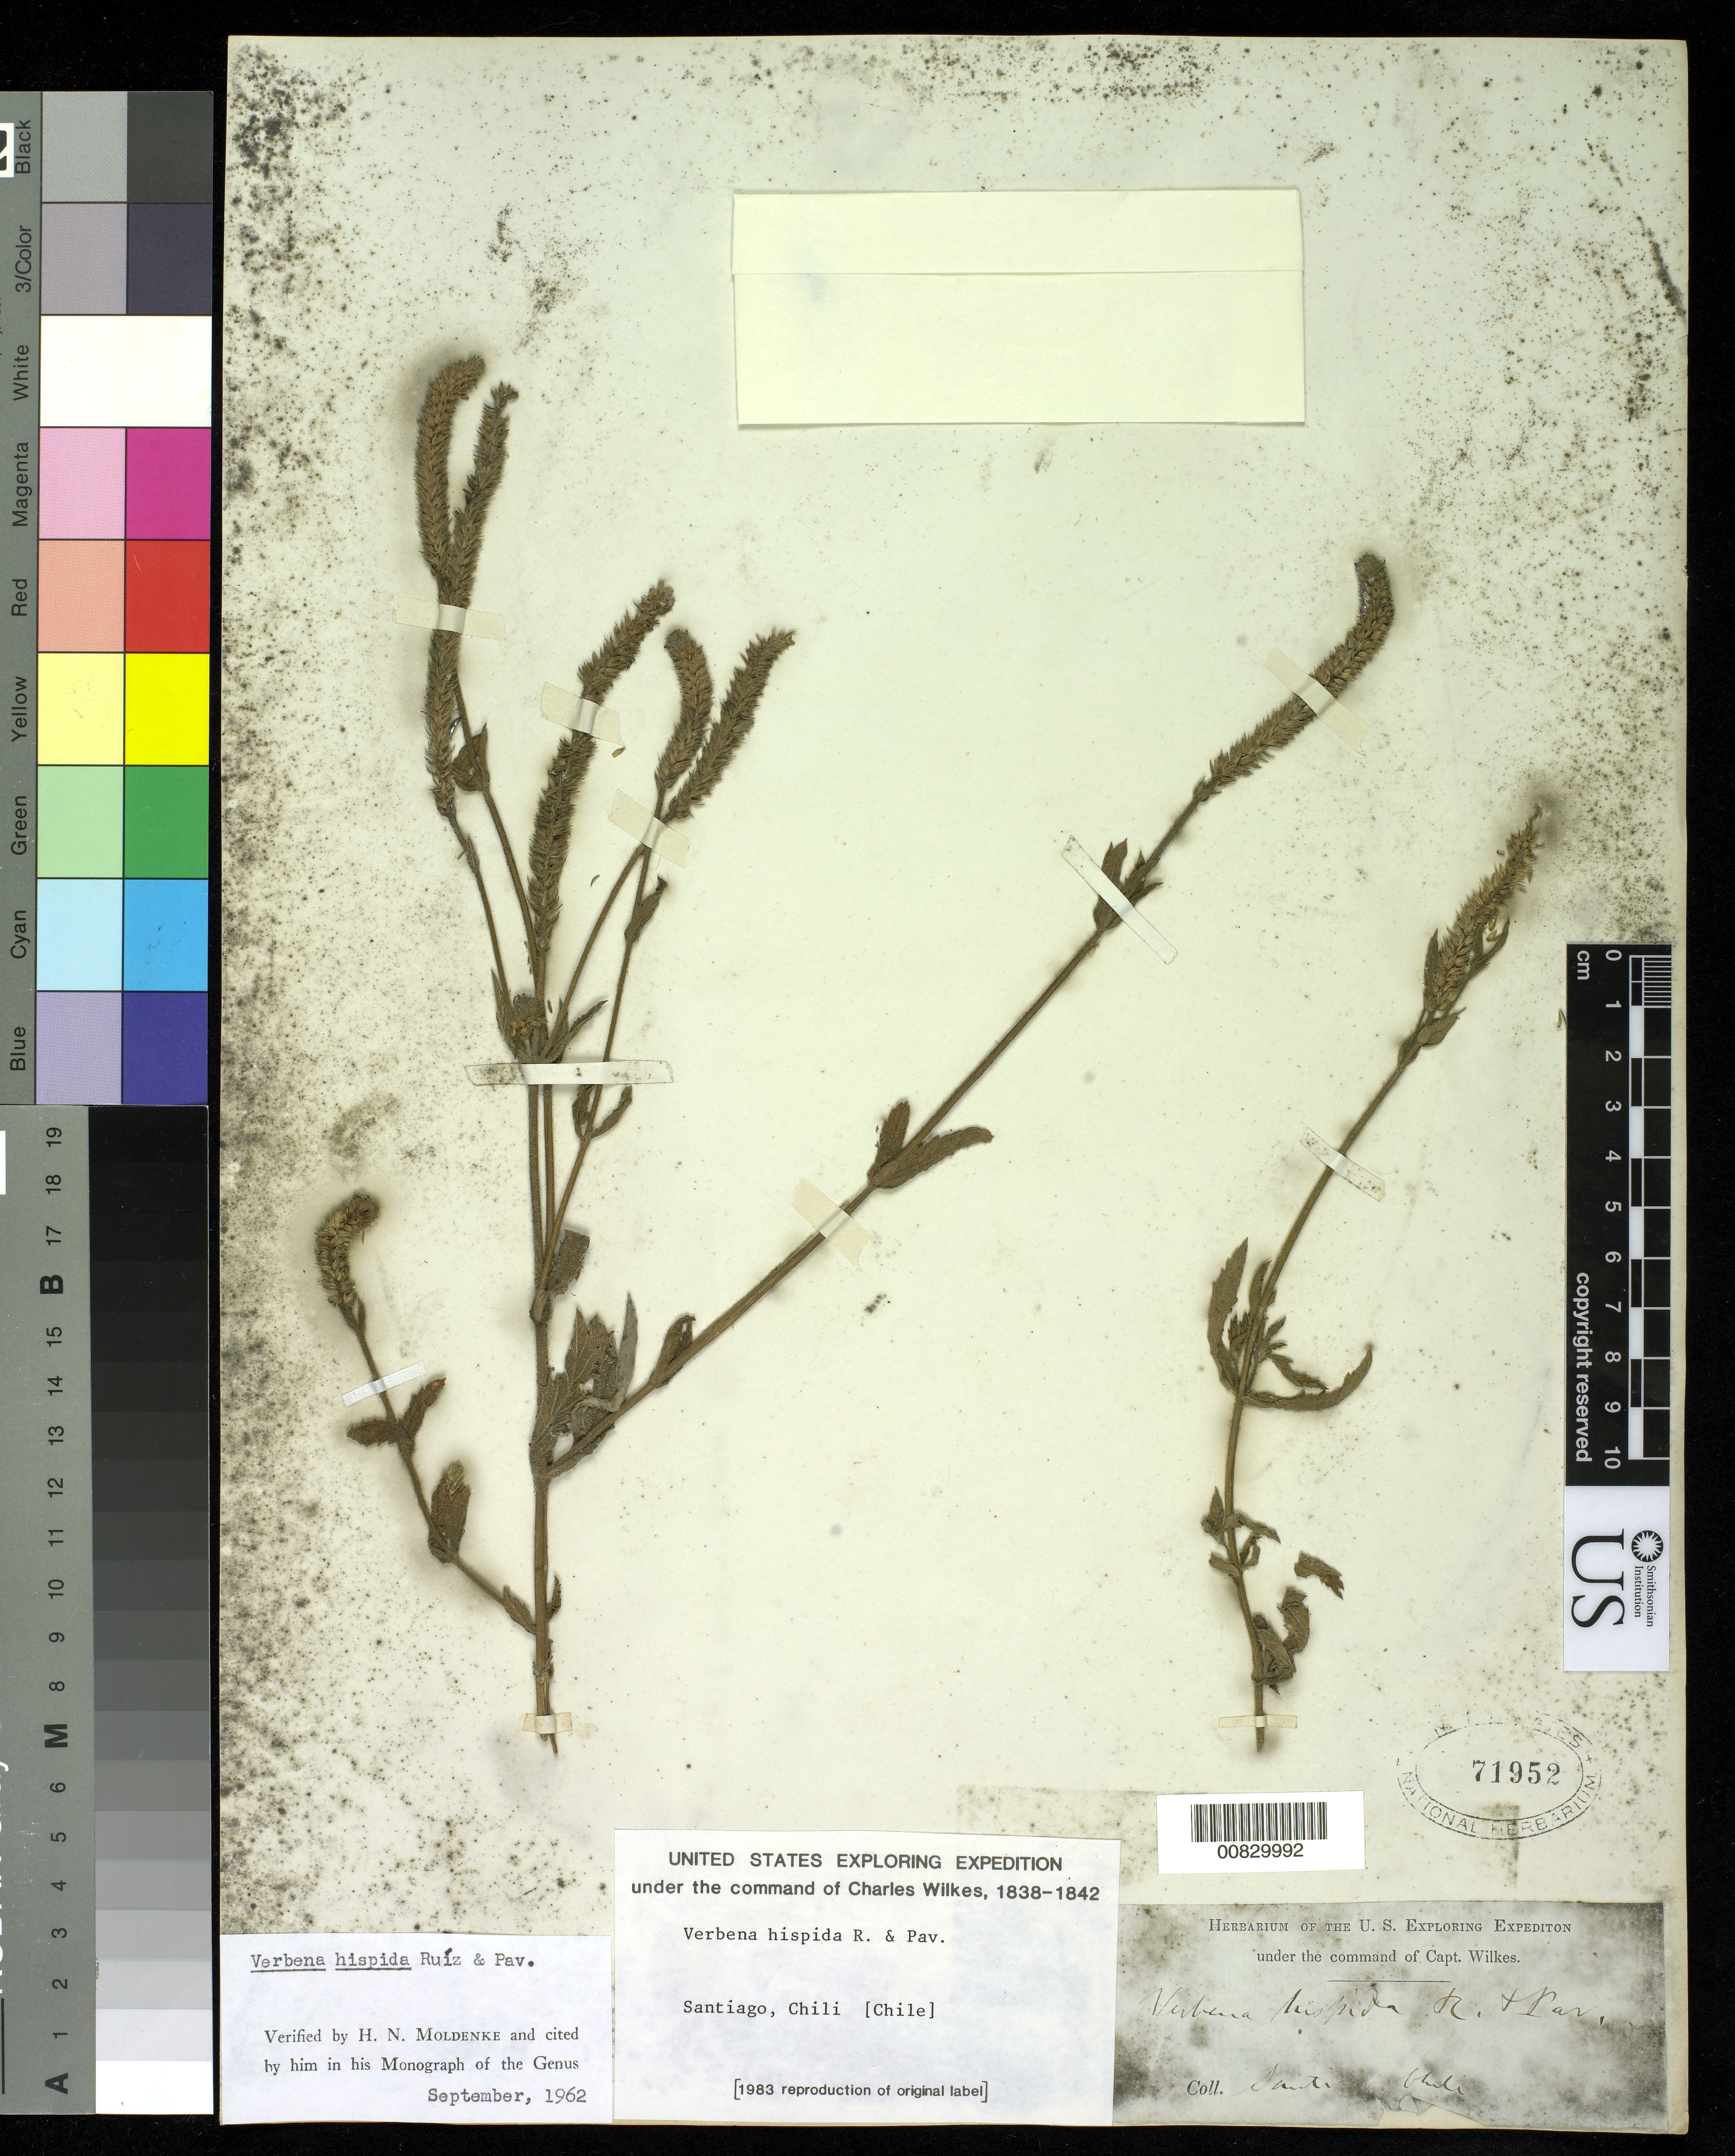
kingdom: Plantae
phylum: Tracheophyta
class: Magnoliopsida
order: Lamiales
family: Verbenaceae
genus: Verbena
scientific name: Verbena hispida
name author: Ruiz & Pav.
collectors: Wilkes Explor. Exped.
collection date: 1838/1842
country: Chile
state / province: Región Metropolitana (RM)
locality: Santiago, Chili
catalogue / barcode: US 71952